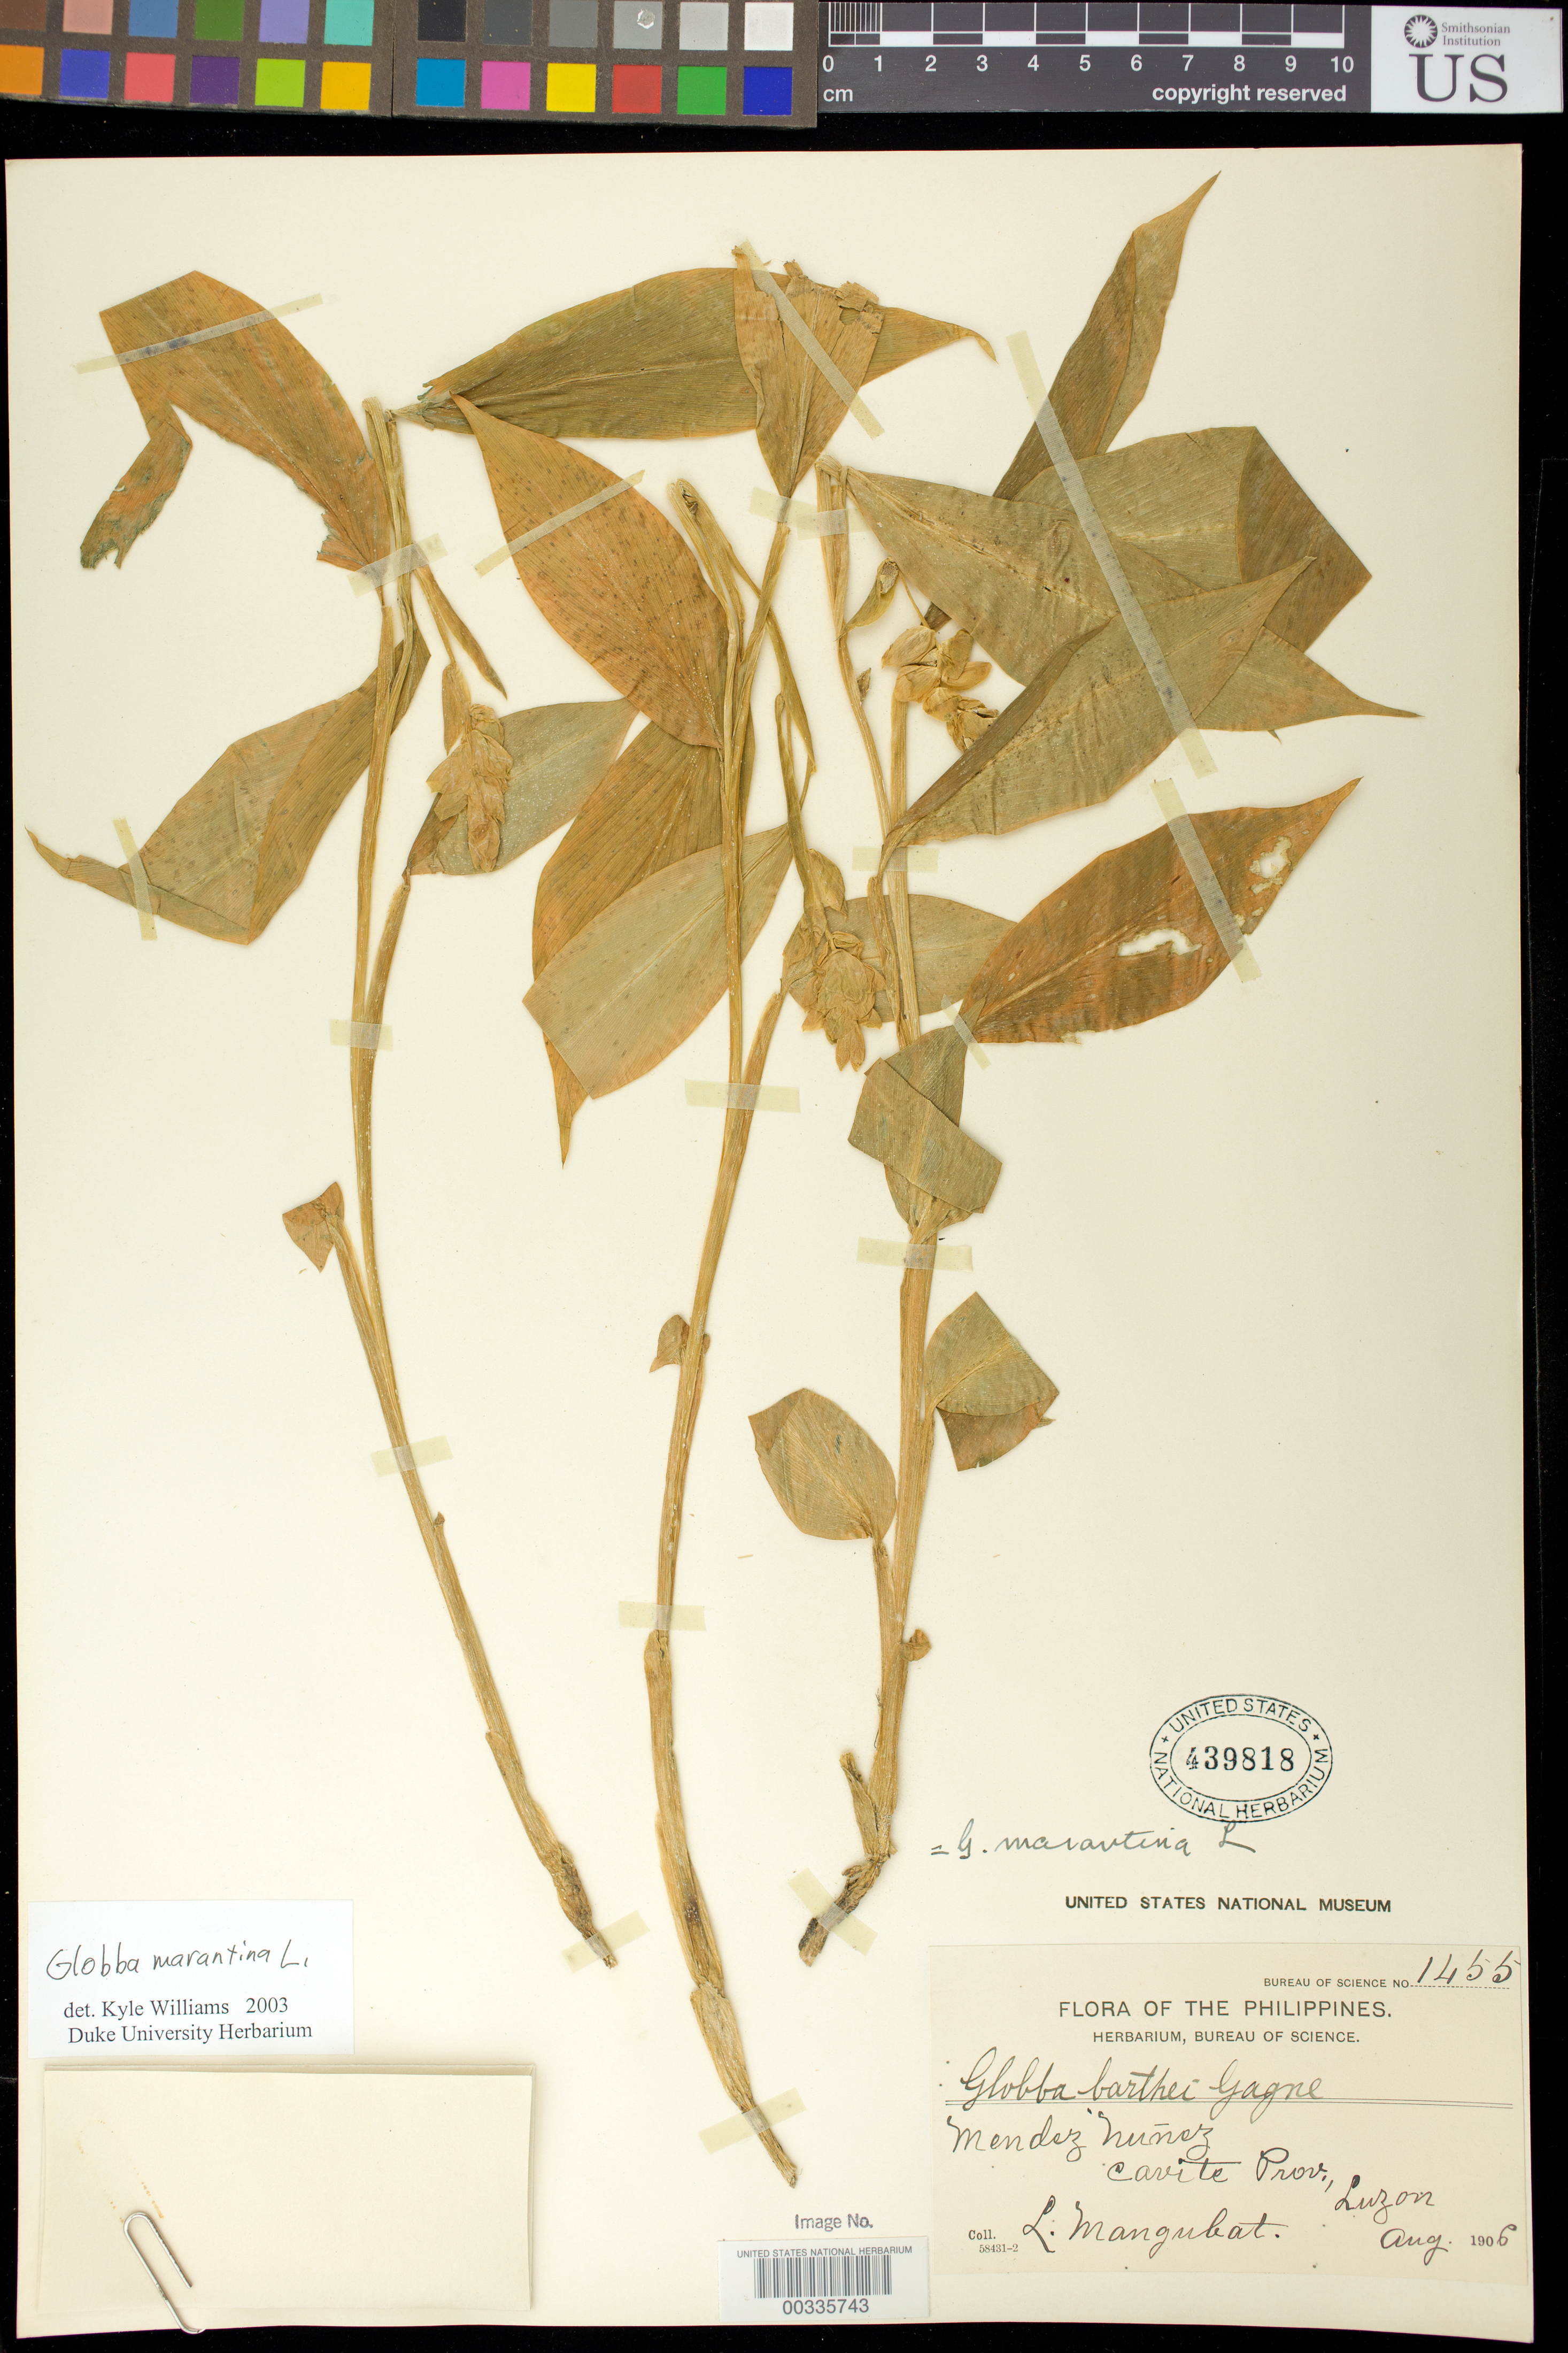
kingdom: Plantae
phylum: Tracheophyta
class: Liliopsida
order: Zingiberales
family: Zingiberaceae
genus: Globba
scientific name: Globba marantina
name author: L.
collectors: L. Mangubat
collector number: Bur. Sci. 1455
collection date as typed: Aug 1906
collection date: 1906-08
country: Philippines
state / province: Calabarzon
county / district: Cavite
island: Luzon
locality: Mendez nunez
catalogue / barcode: US 439818